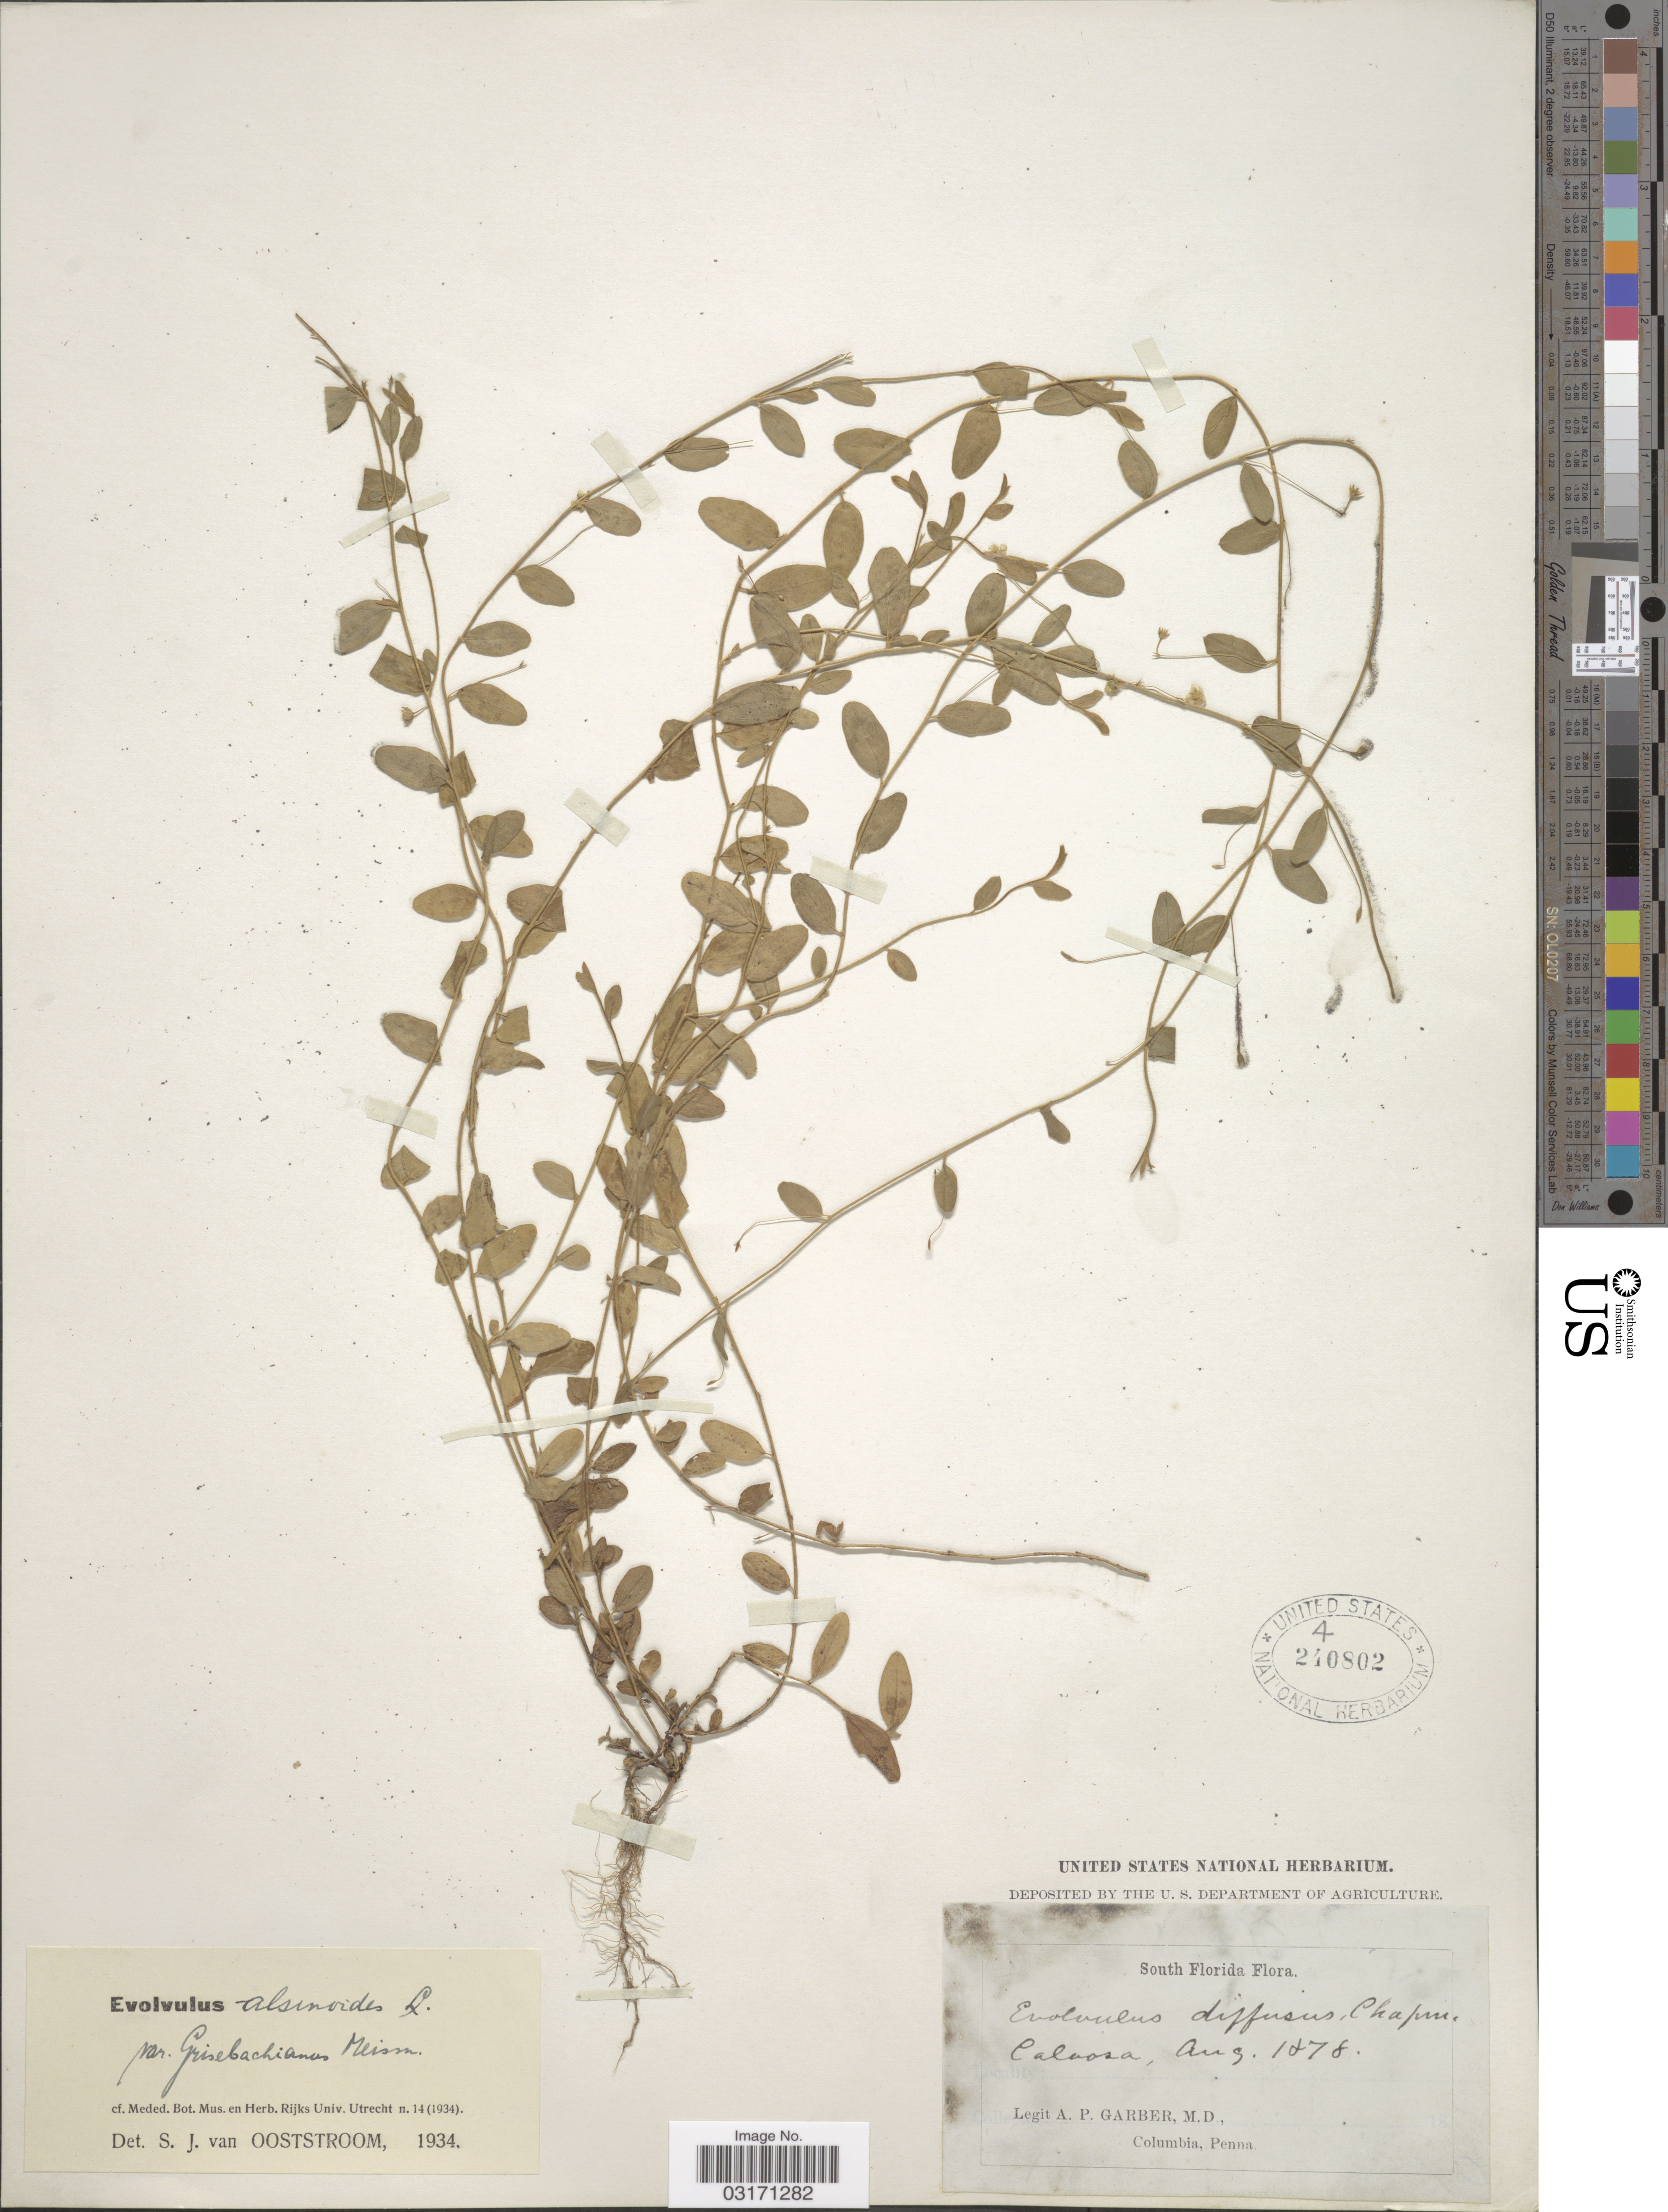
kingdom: Plantae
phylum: Tracheophyta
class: Magnoliopsida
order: Solanales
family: Convolvulaceae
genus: Evolvulus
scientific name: Evolvulus alsinoides var. grisebachianus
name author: Meisn.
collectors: A. P. Garber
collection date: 1878-08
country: United States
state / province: Florida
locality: South Florida. Caloosa.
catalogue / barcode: US 240802